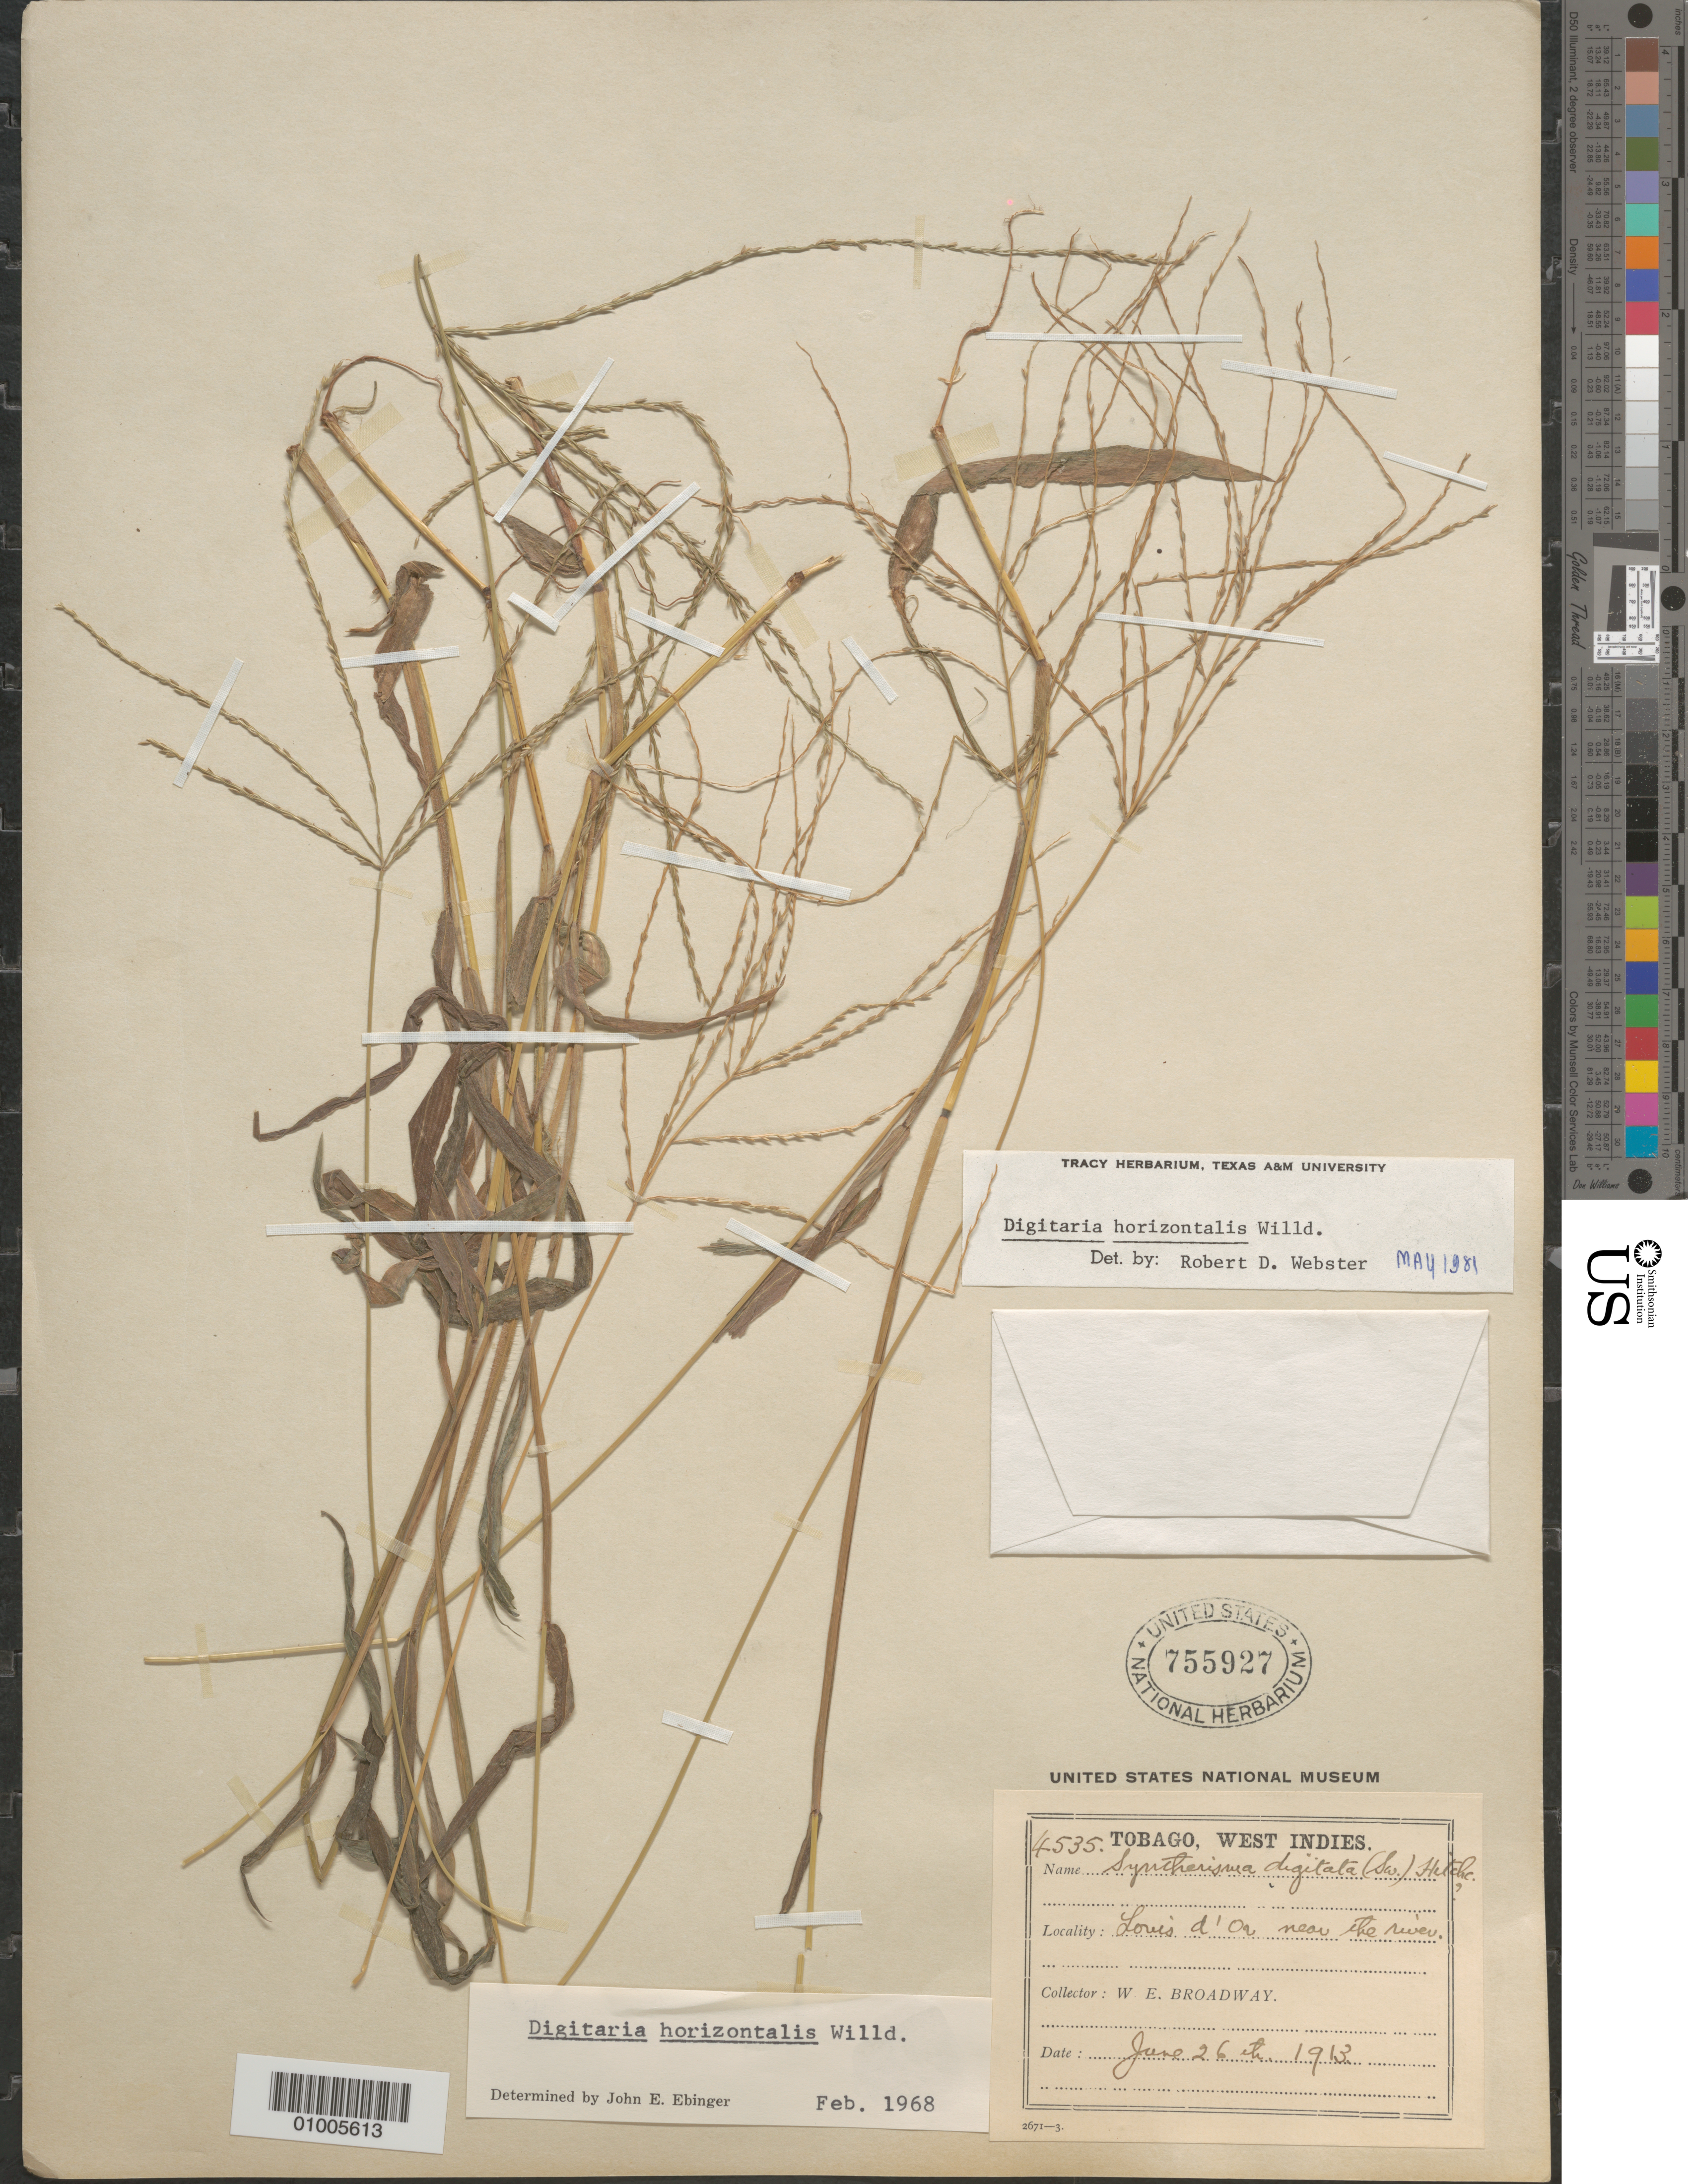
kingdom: Plantae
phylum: Tracheophyta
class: Liliopsida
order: Poales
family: Poaceae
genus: Digitaria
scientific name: Digitaria horizontalis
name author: Willd.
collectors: W. E. Broadway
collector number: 4535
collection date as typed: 26 Jun 1913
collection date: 1913-06-26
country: Trinidad and Tobago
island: Tobago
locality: Louis d' On near the river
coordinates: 0 N, 0 E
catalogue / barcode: US 755927